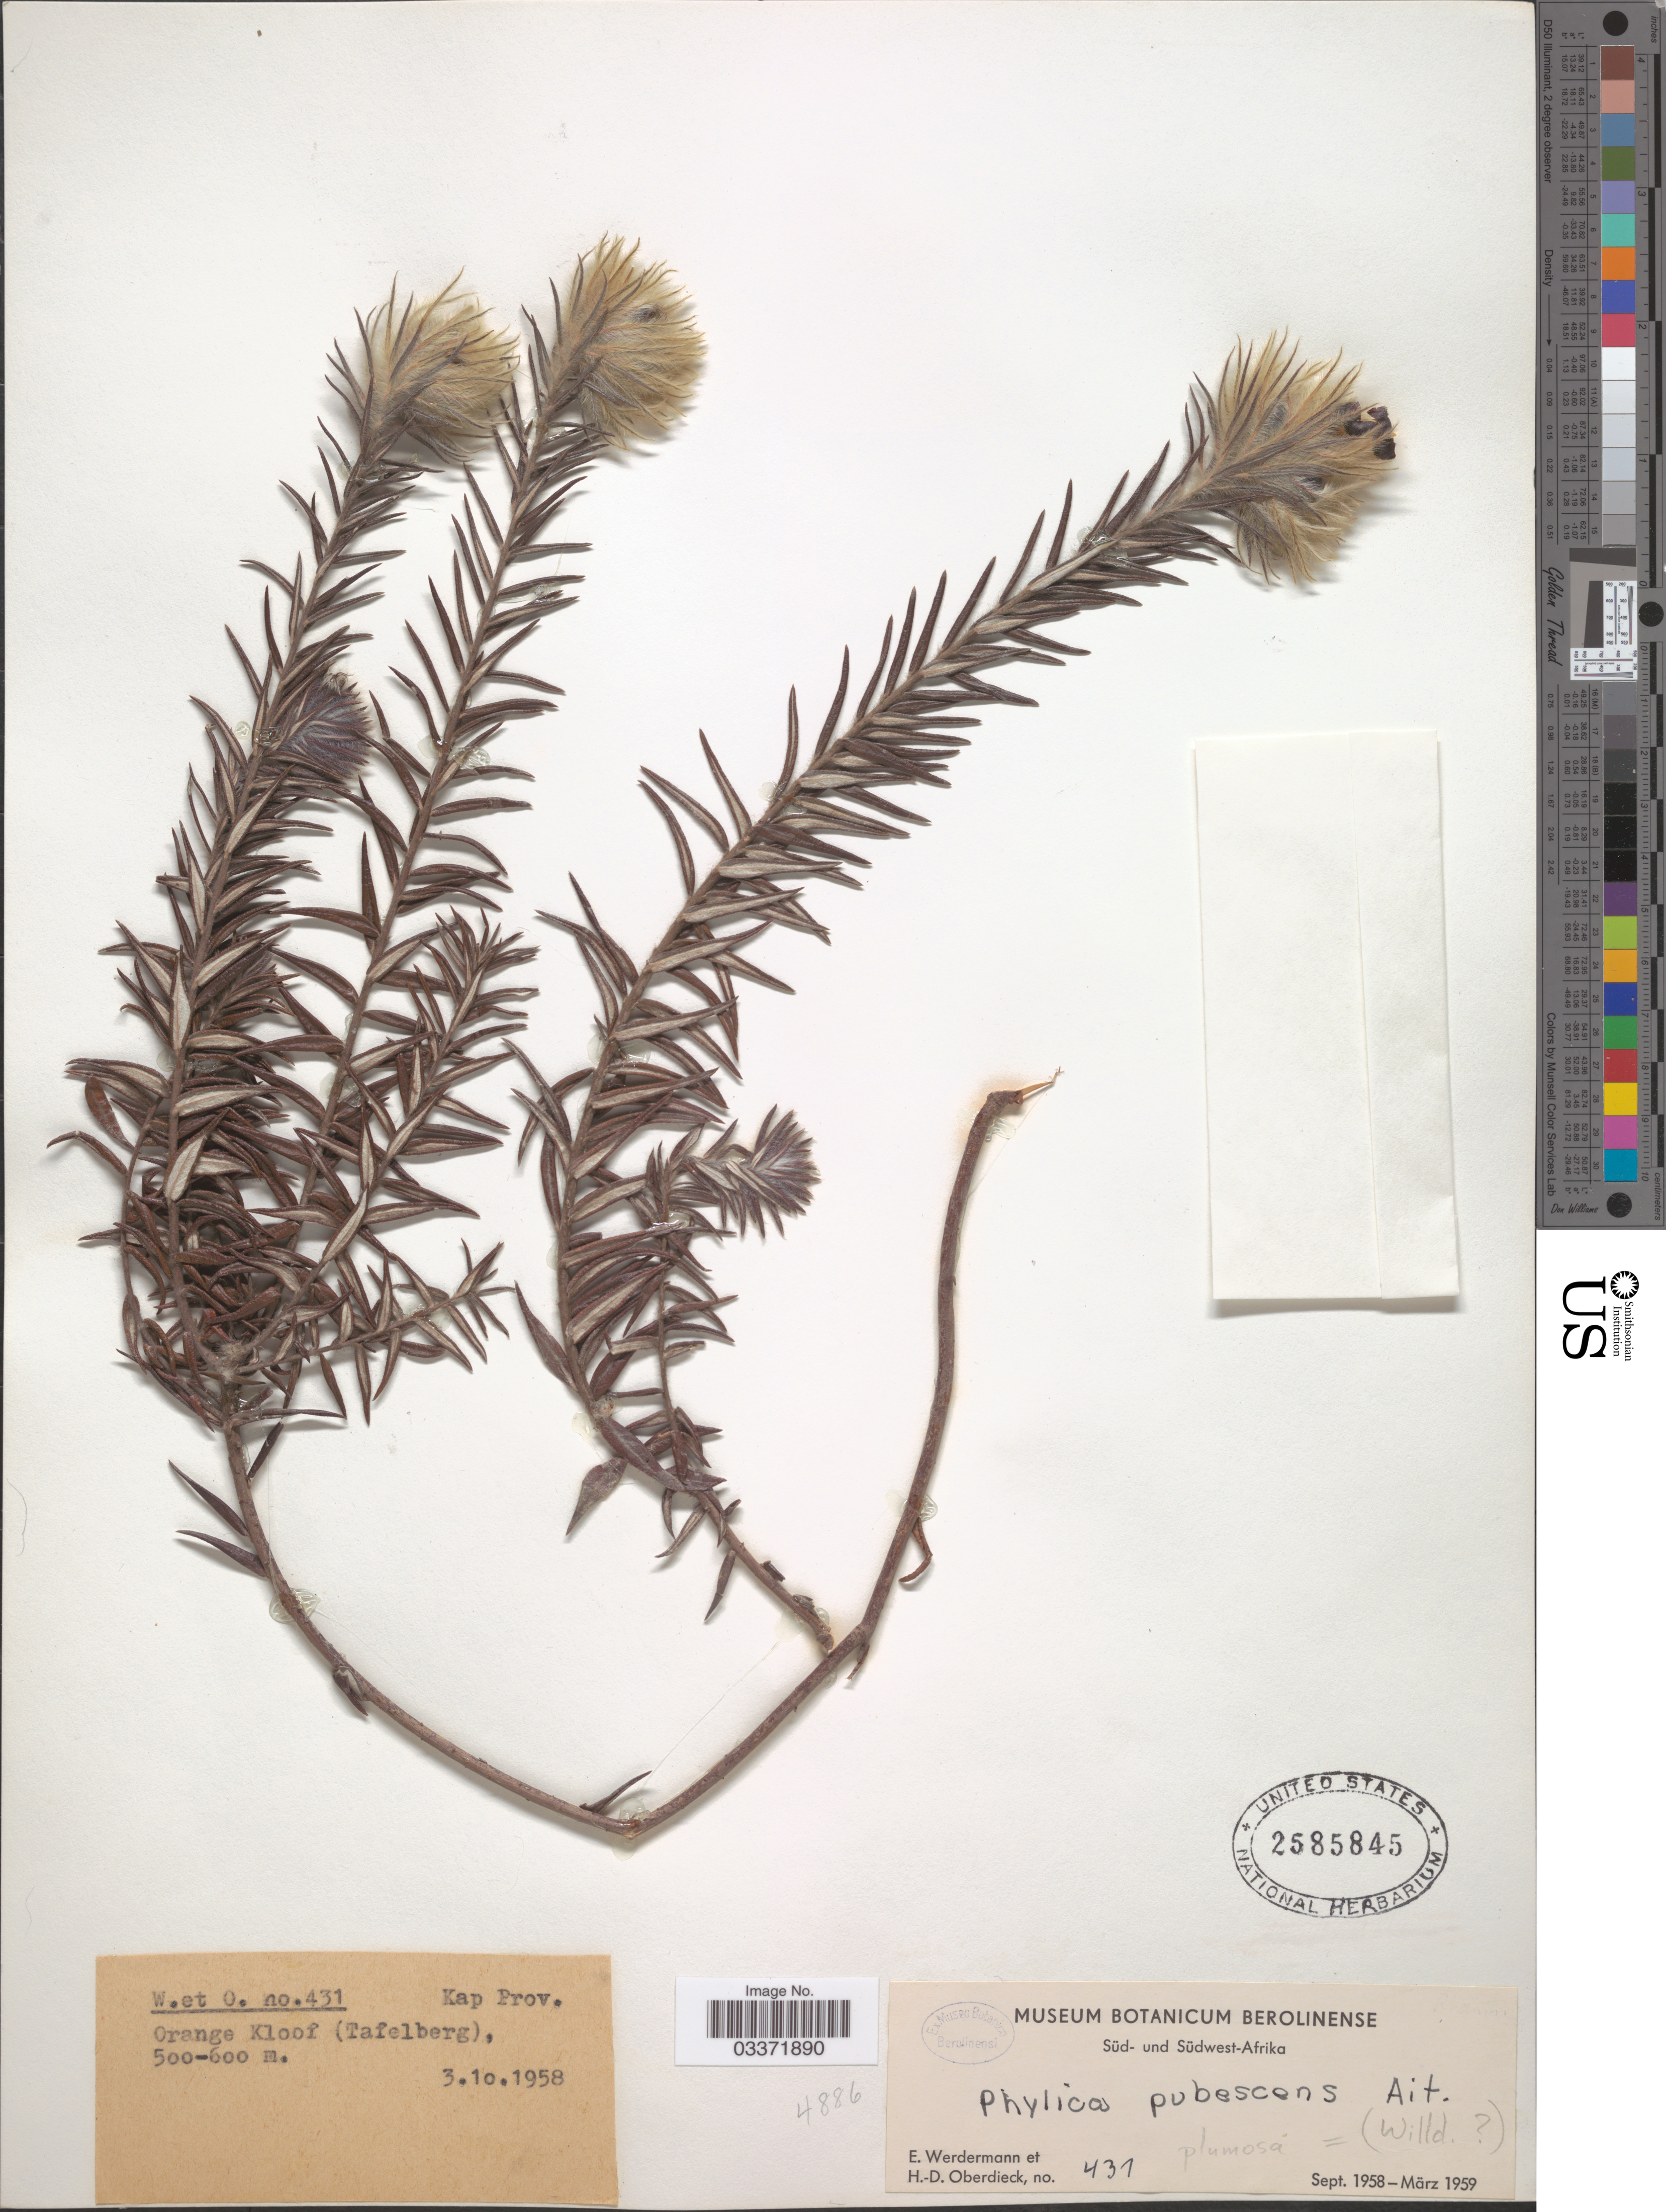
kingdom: Plantae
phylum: Tracheophyta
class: Magnoliopsida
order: Rosales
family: Rhamnaceae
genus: Phylica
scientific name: Phylica plumosa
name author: L.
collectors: E. Werdermann & H. Oberdieck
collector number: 437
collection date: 1958-10-03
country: South Africa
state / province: Western Cape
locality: Kap Prov., Orange Kloof (Tafelberg).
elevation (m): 500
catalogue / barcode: US 2585845